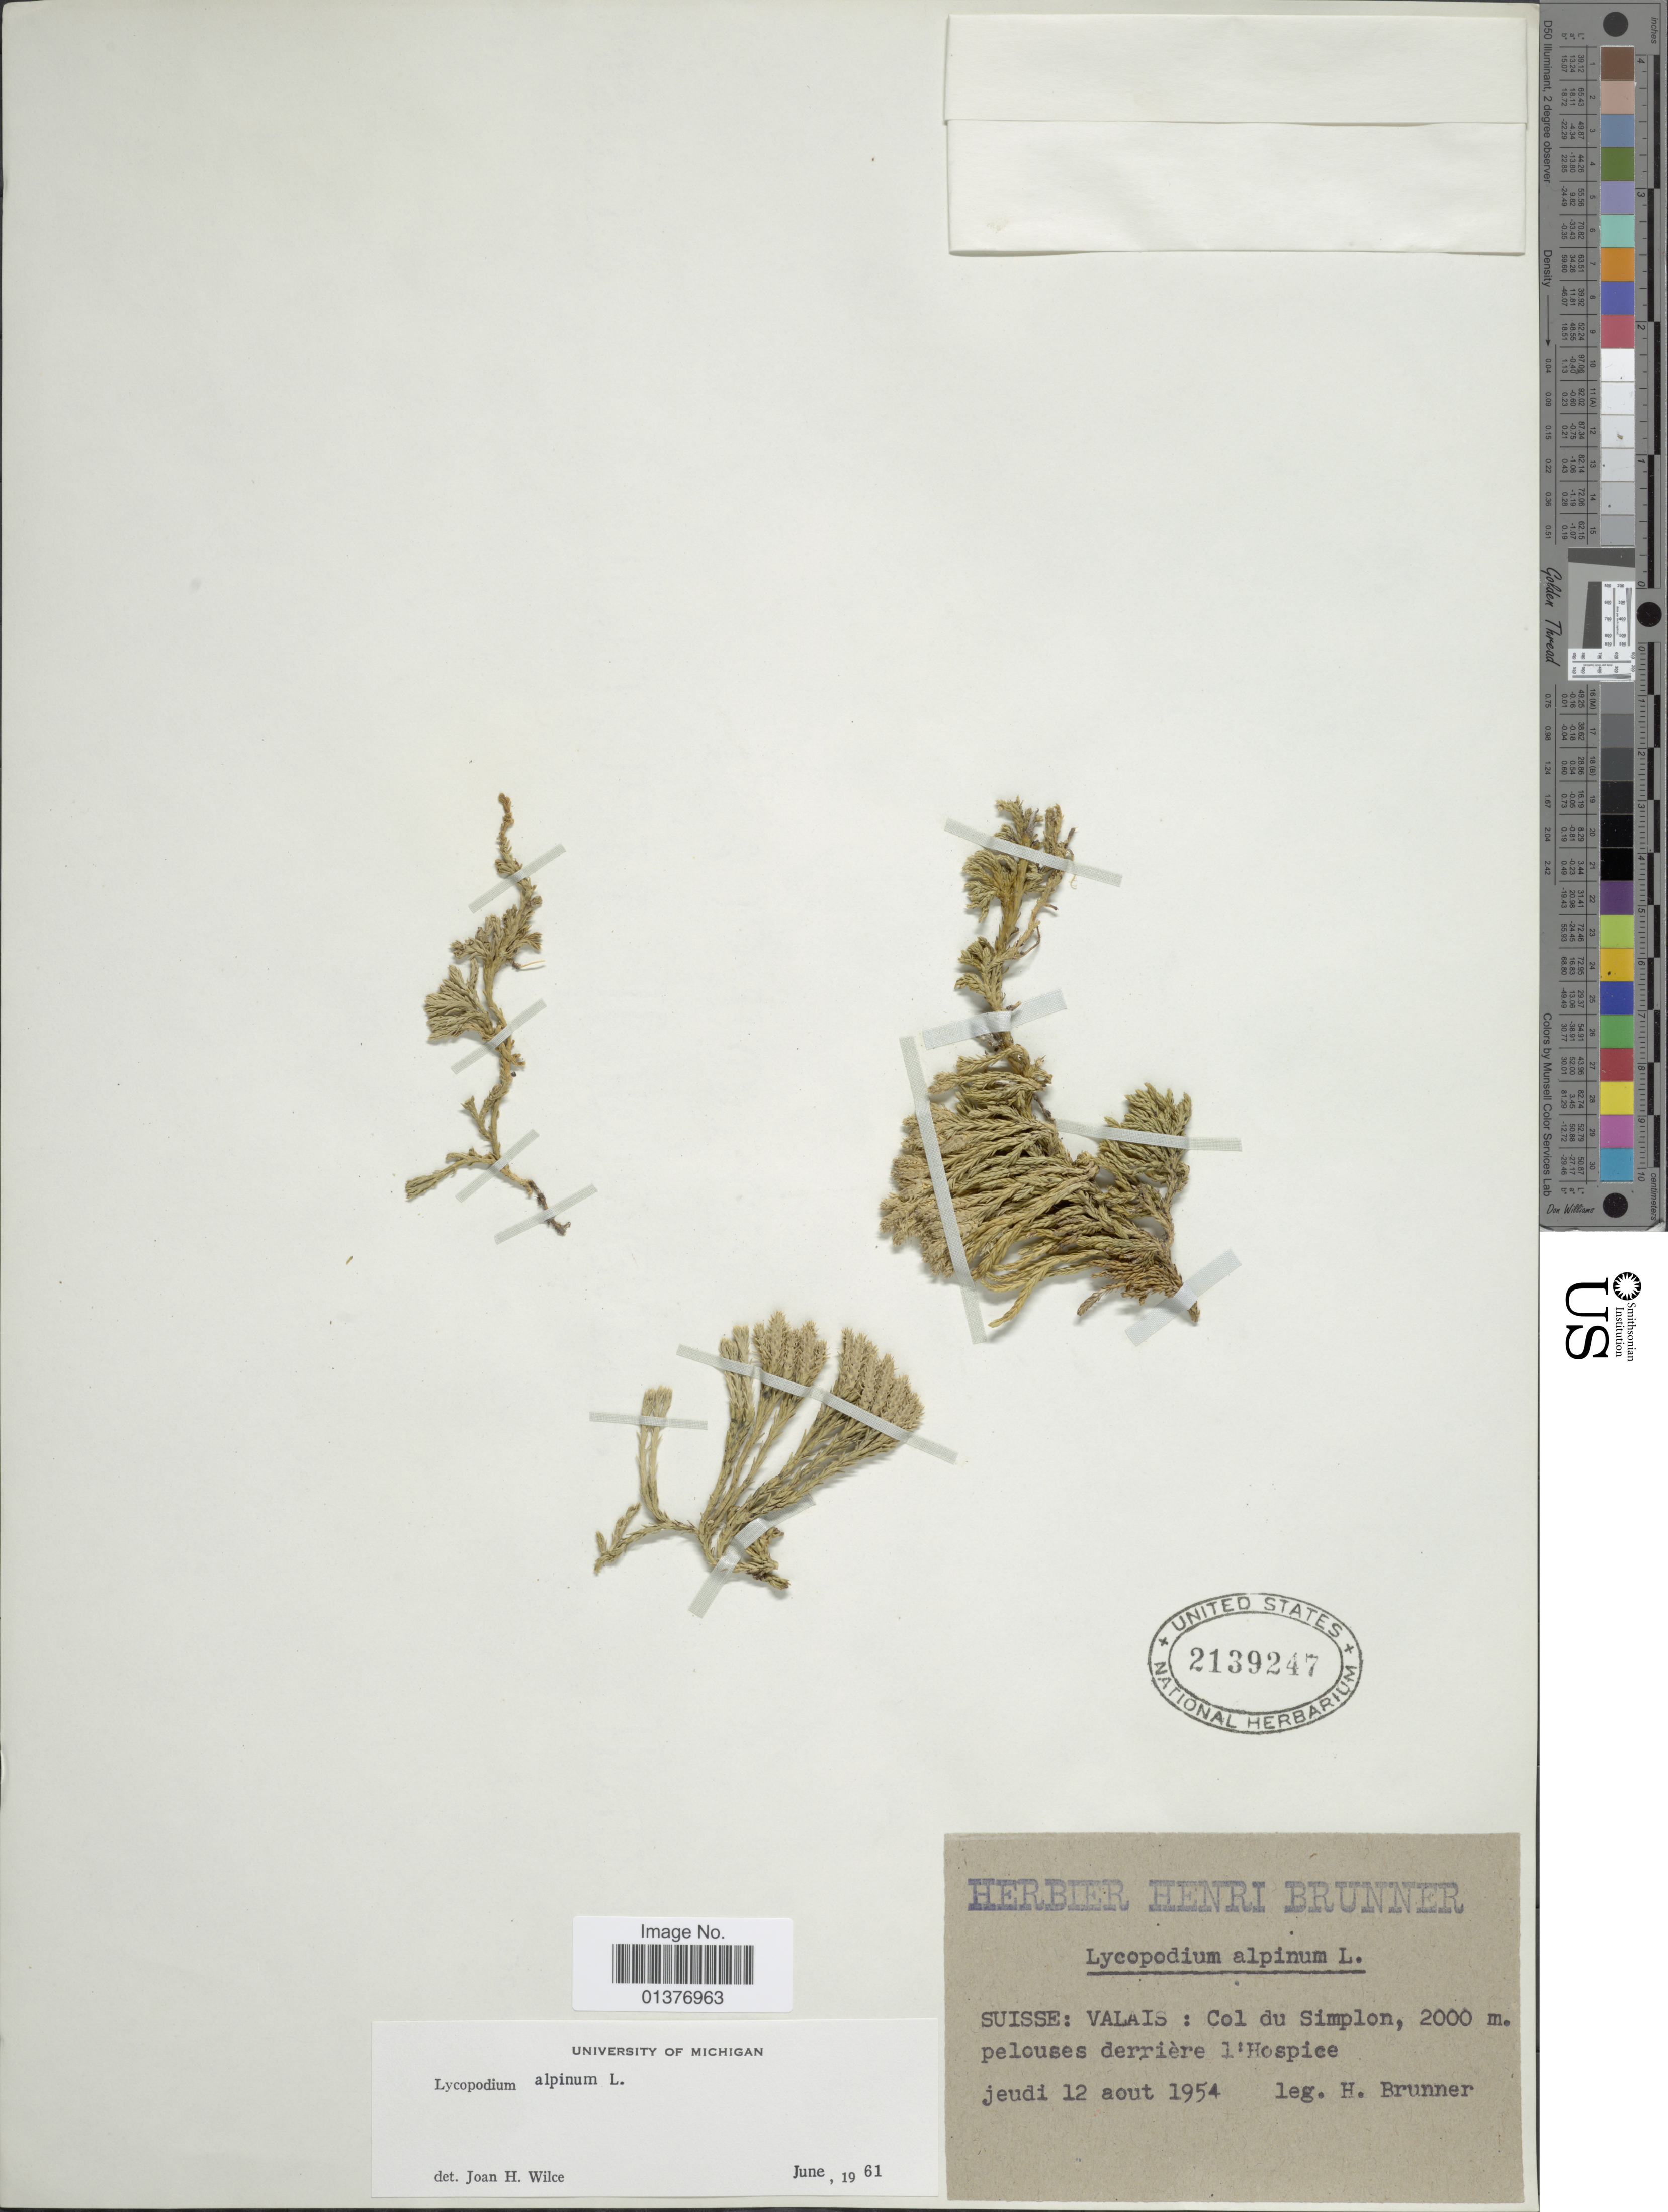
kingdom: Plantae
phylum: Tracheophyta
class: Lycopodiopsida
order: Lycopodiales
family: Lycopodiaceae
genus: Diphasiastrum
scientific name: Diphasiastrum alpinum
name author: (L.) Holub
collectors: H. Brunner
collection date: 1954-08-12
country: Switzerland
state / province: Valais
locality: Col du Sumplon, pelouses derriere l'Hospice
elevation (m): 2000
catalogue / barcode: US 2139247